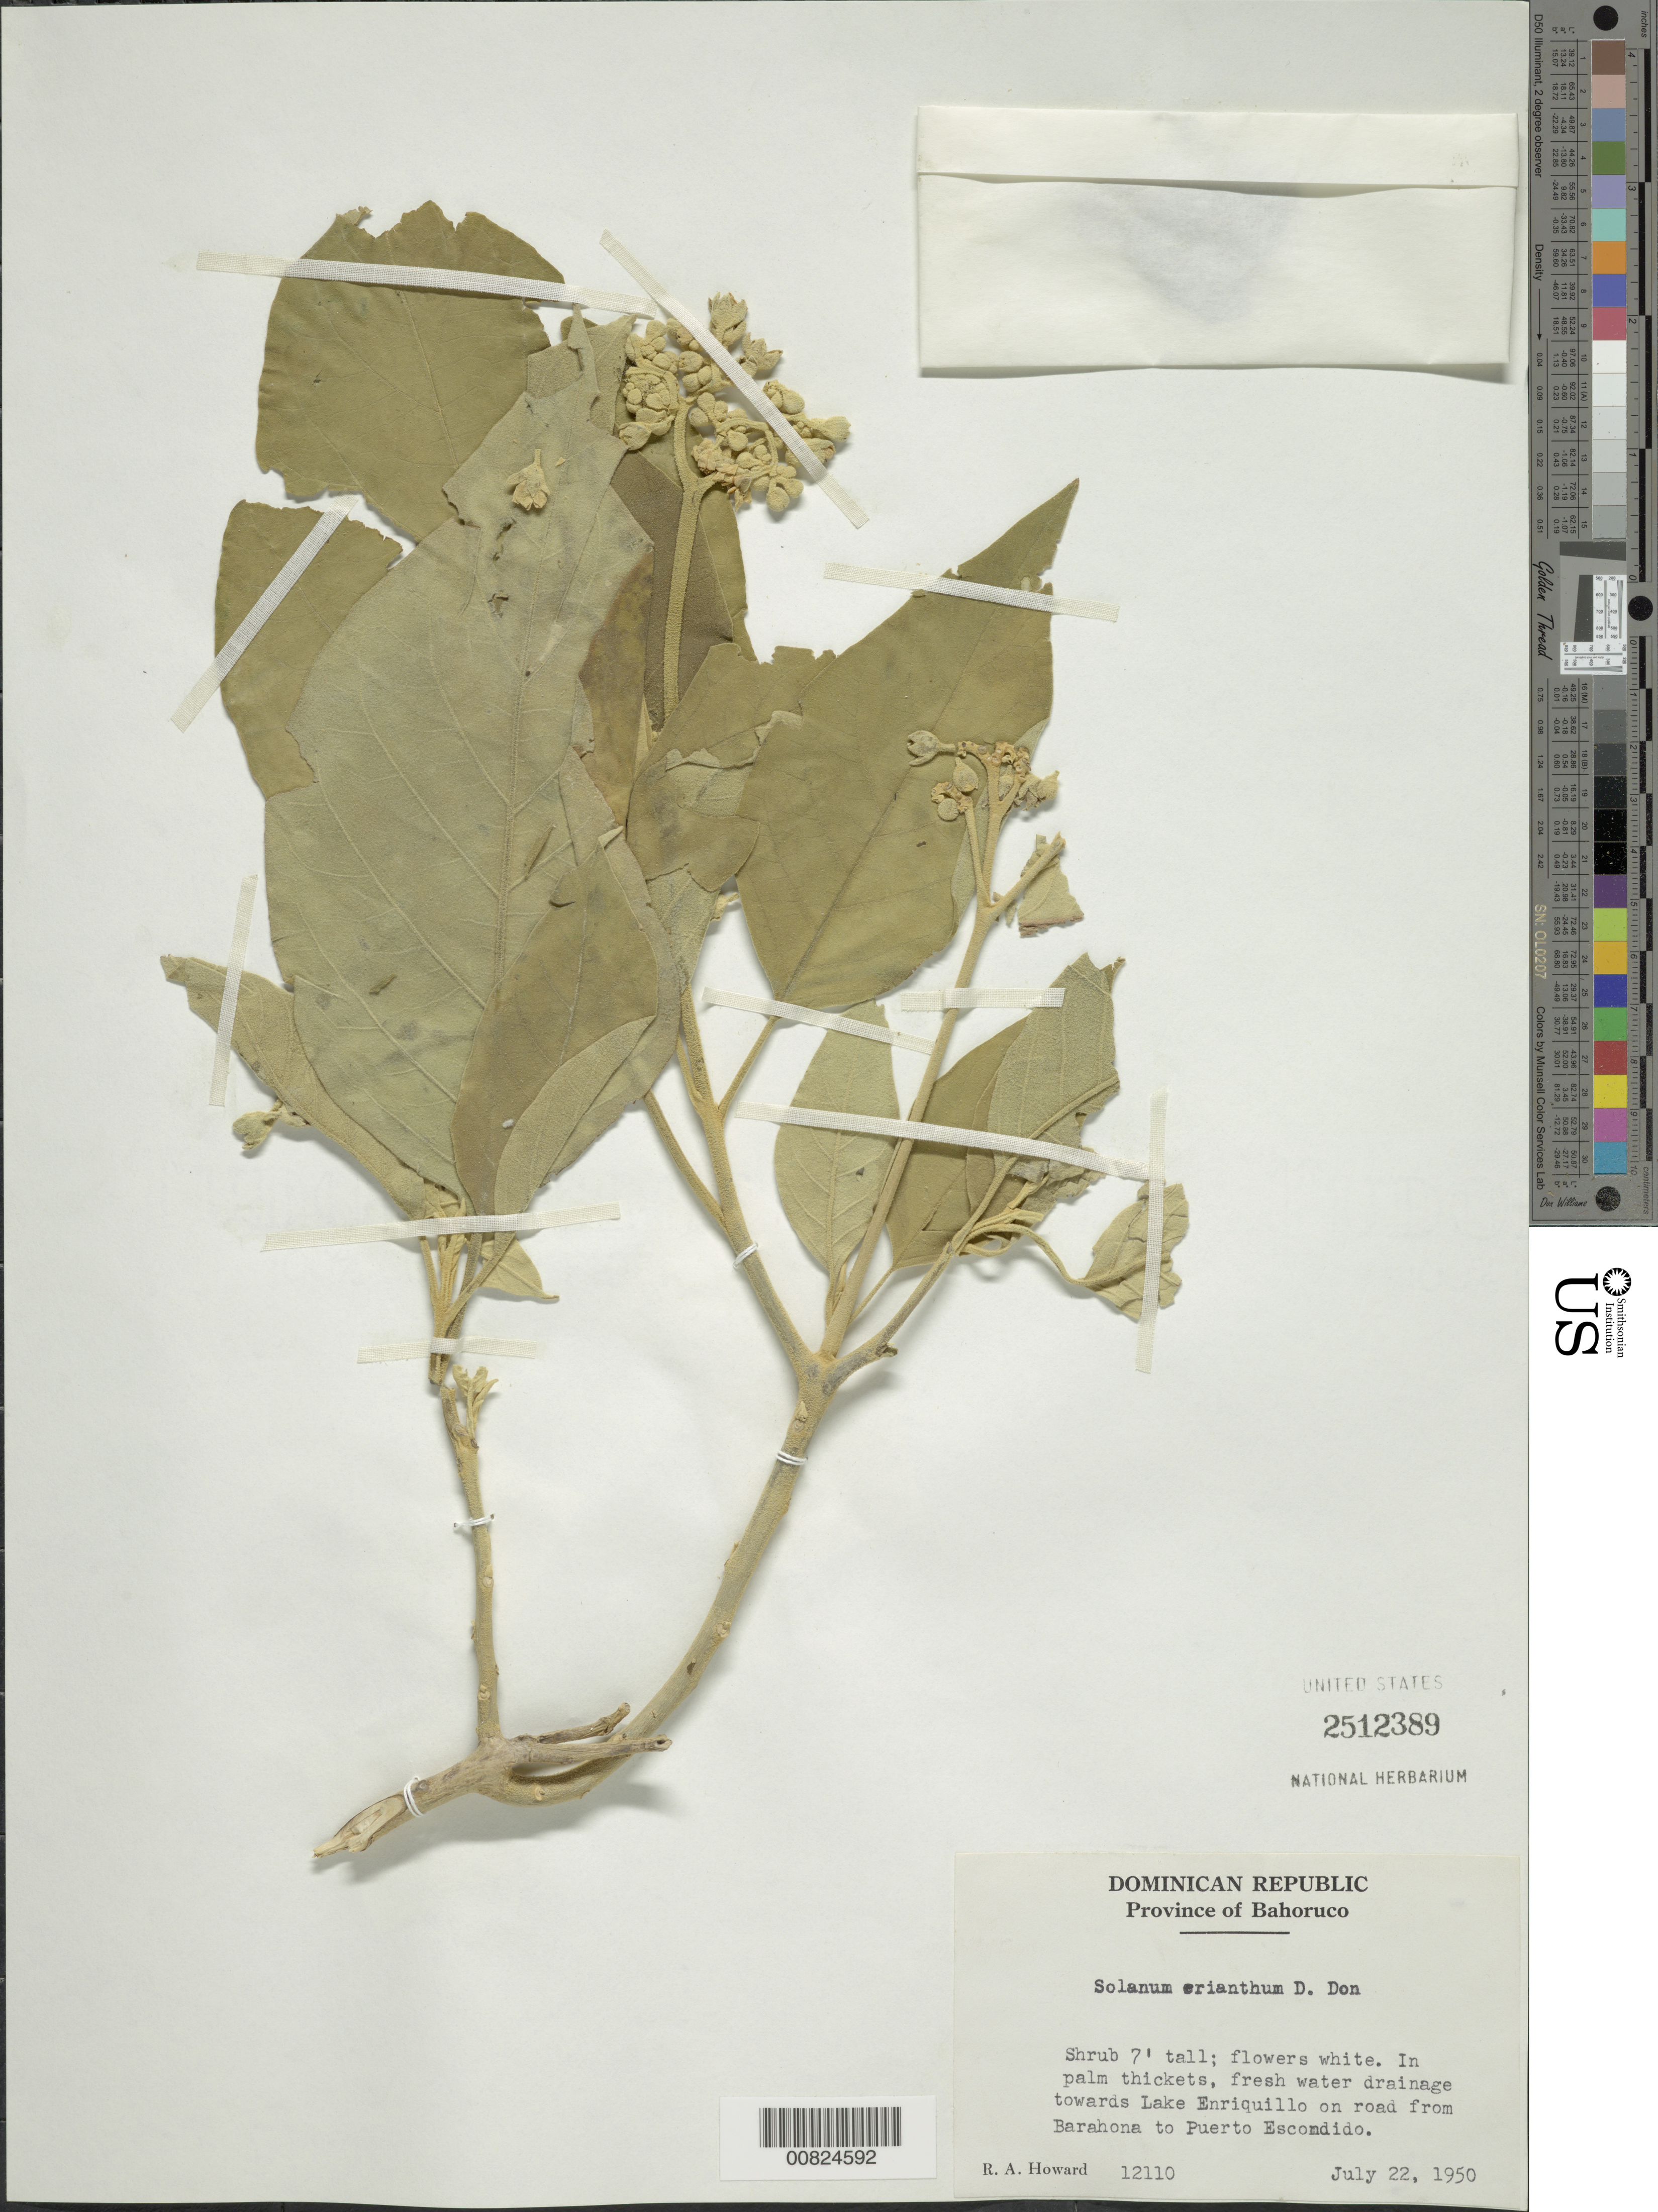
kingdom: Plantae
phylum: Tracheophyta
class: Magnoliopsida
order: Solanales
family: Solanaceae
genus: Solanum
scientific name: Solanum erianthum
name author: D. Don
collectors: R. A. Howard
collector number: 12110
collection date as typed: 22 Jul 1950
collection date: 1950-07-22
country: Dominican Republic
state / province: Baoruco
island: Hispaniola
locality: Fresh water drainage towards Lake Enriquillo on road from Barahona to Puerto Escondido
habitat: In palm thickets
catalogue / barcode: US 2512389